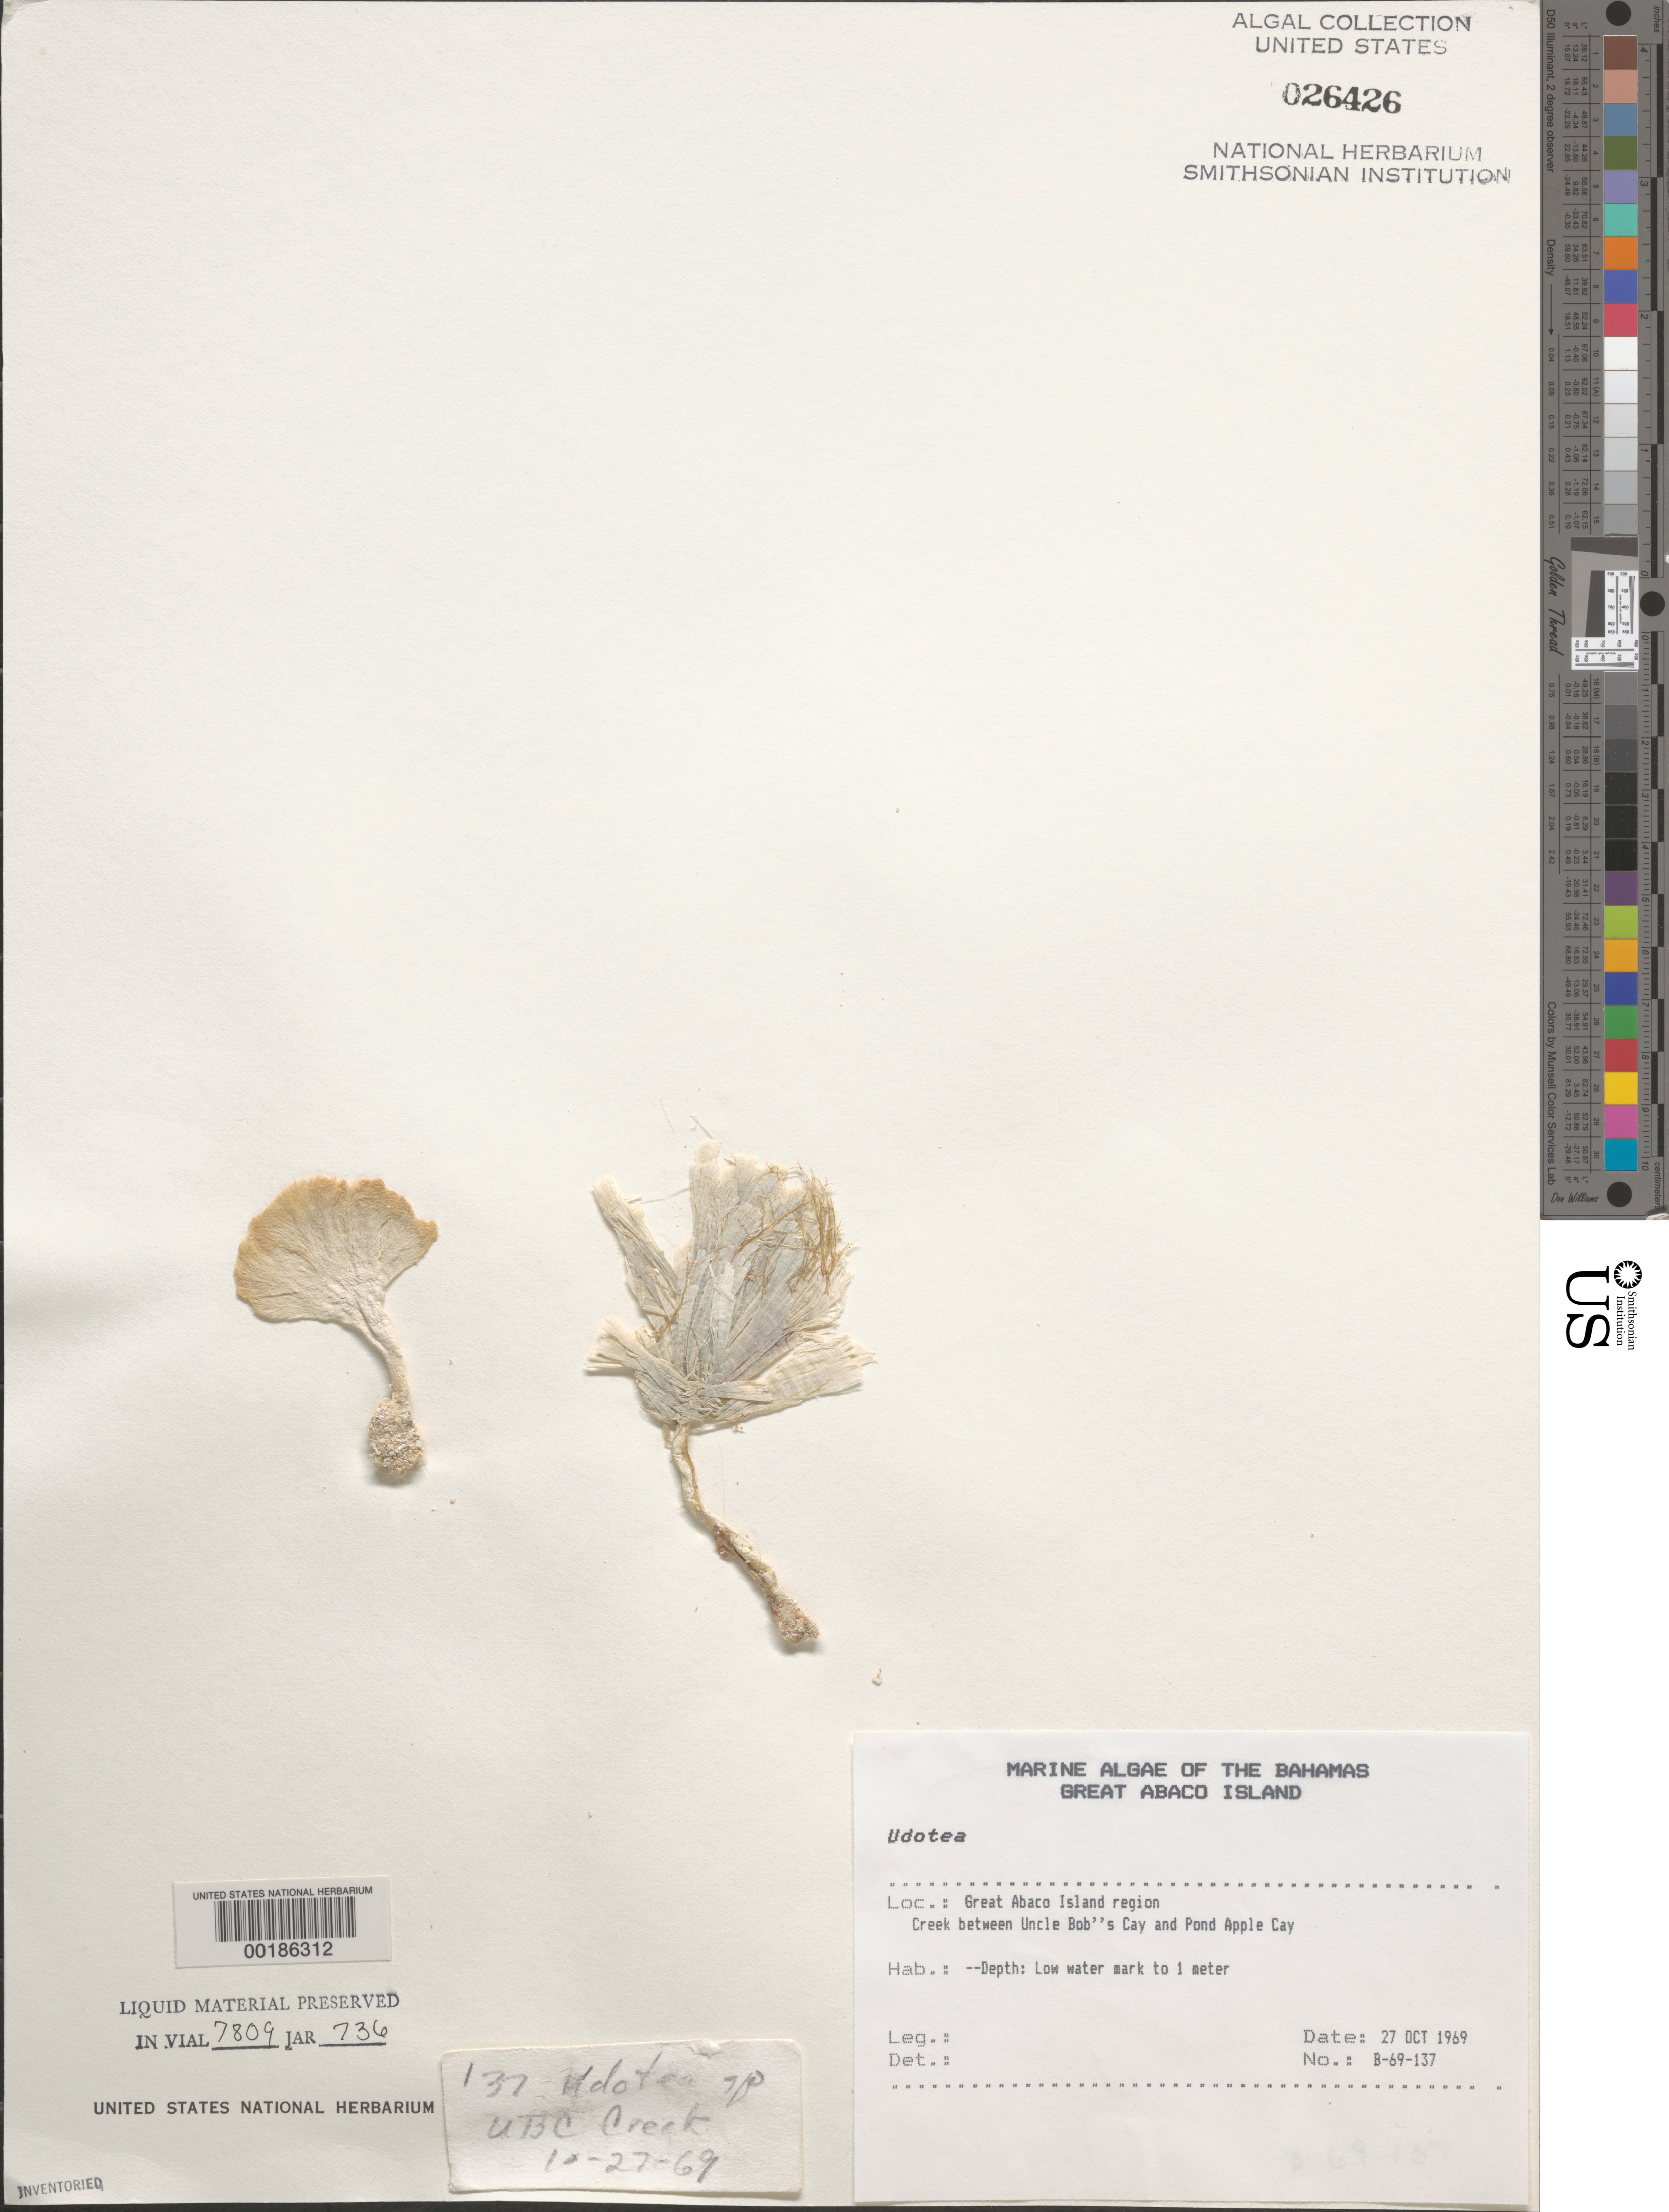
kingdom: Plantae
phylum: Chlorophyta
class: Ulvophyceae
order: Bryopsidales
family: Udoteaceae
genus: Udotea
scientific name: Udotea sp.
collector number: B-69-137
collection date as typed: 27 Oct 1969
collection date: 1969-10-27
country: Bahamas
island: Great Abaco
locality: Between Uncle Bob's Cay and Pond Apple Cay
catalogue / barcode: US 26426